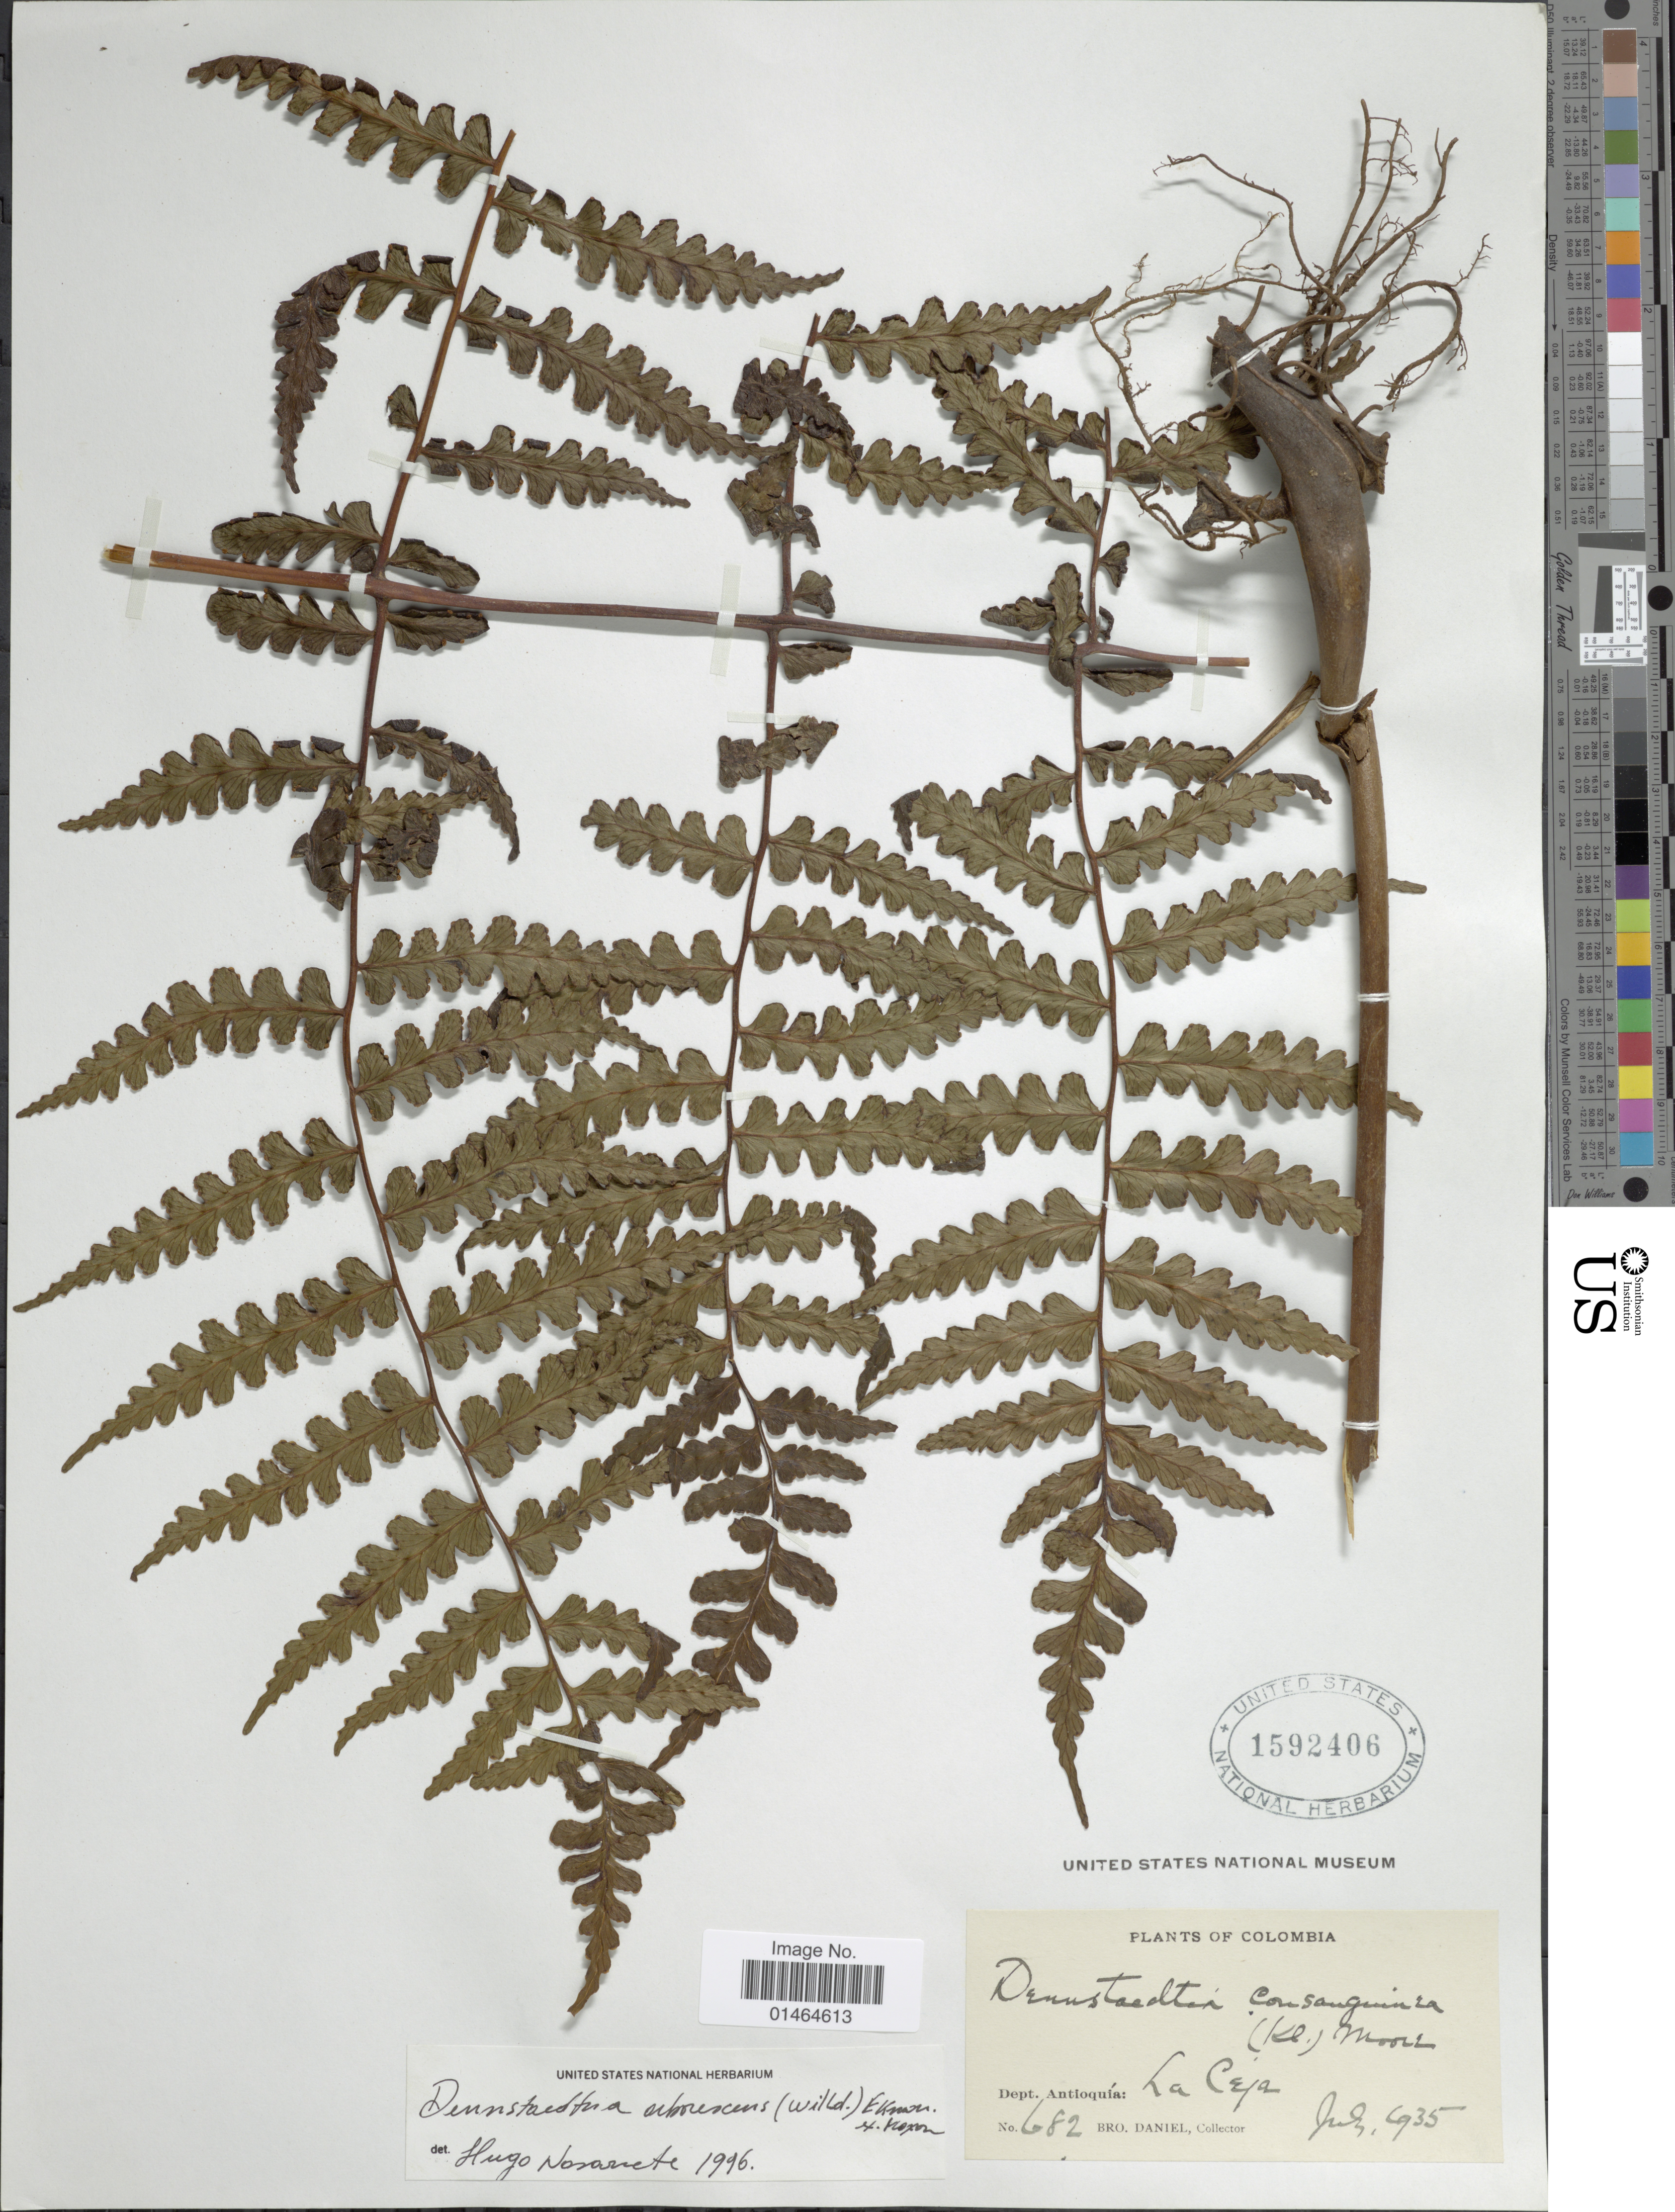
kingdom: Plantae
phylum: Tracheophyta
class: Polypodiopsida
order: Polypodiales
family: Dennstaedtiaceae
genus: Dennstaedtia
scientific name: Dennstaedtia coronata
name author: (Sodiro) C. Chr.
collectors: Bro. Daniel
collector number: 682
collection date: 1935-07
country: Colombia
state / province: Antioquia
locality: La Ceja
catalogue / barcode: US 1592406